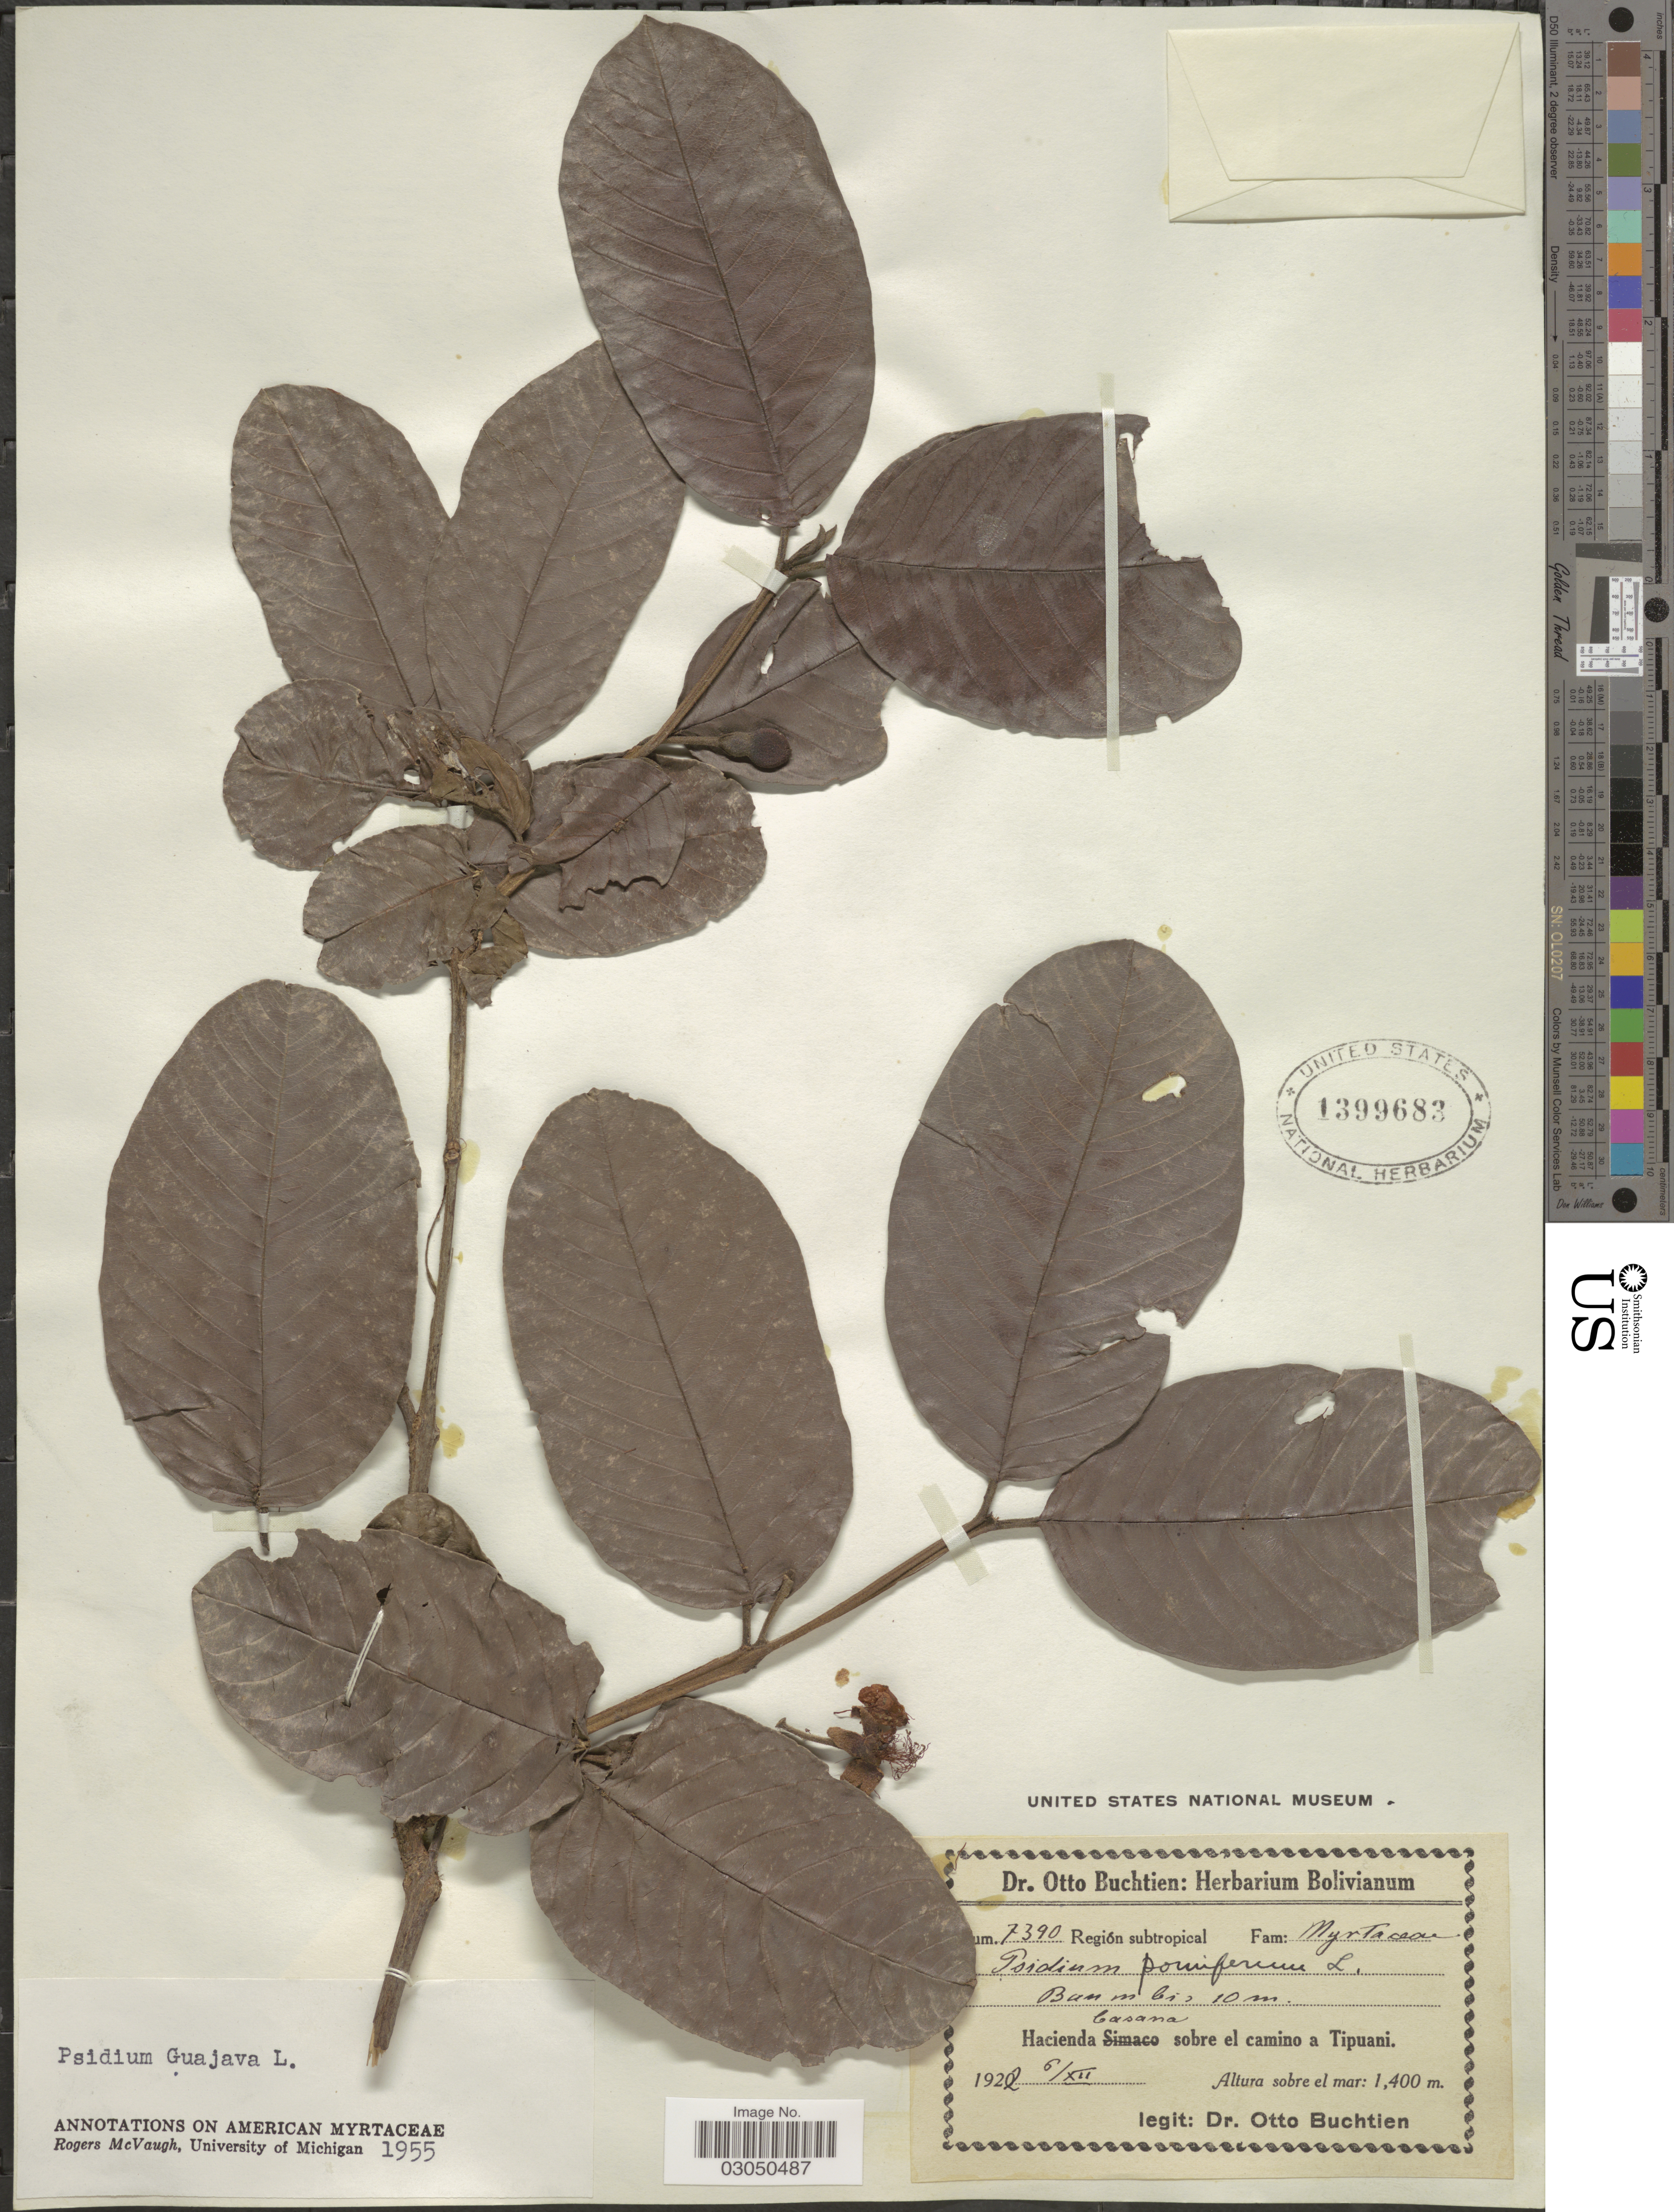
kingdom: Plantae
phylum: Tracheophyta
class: Magnoliopsida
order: Myrtales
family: Myrtaceae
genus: Psidium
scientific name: Psidium guajava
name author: L.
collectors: O. Buchtien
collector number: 7390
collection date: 1922-12-06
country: Bolivia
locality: Región subtropical. Hacienda Casana sobre el camino a Tipuani.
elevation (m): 1400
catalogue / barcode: US 1399683